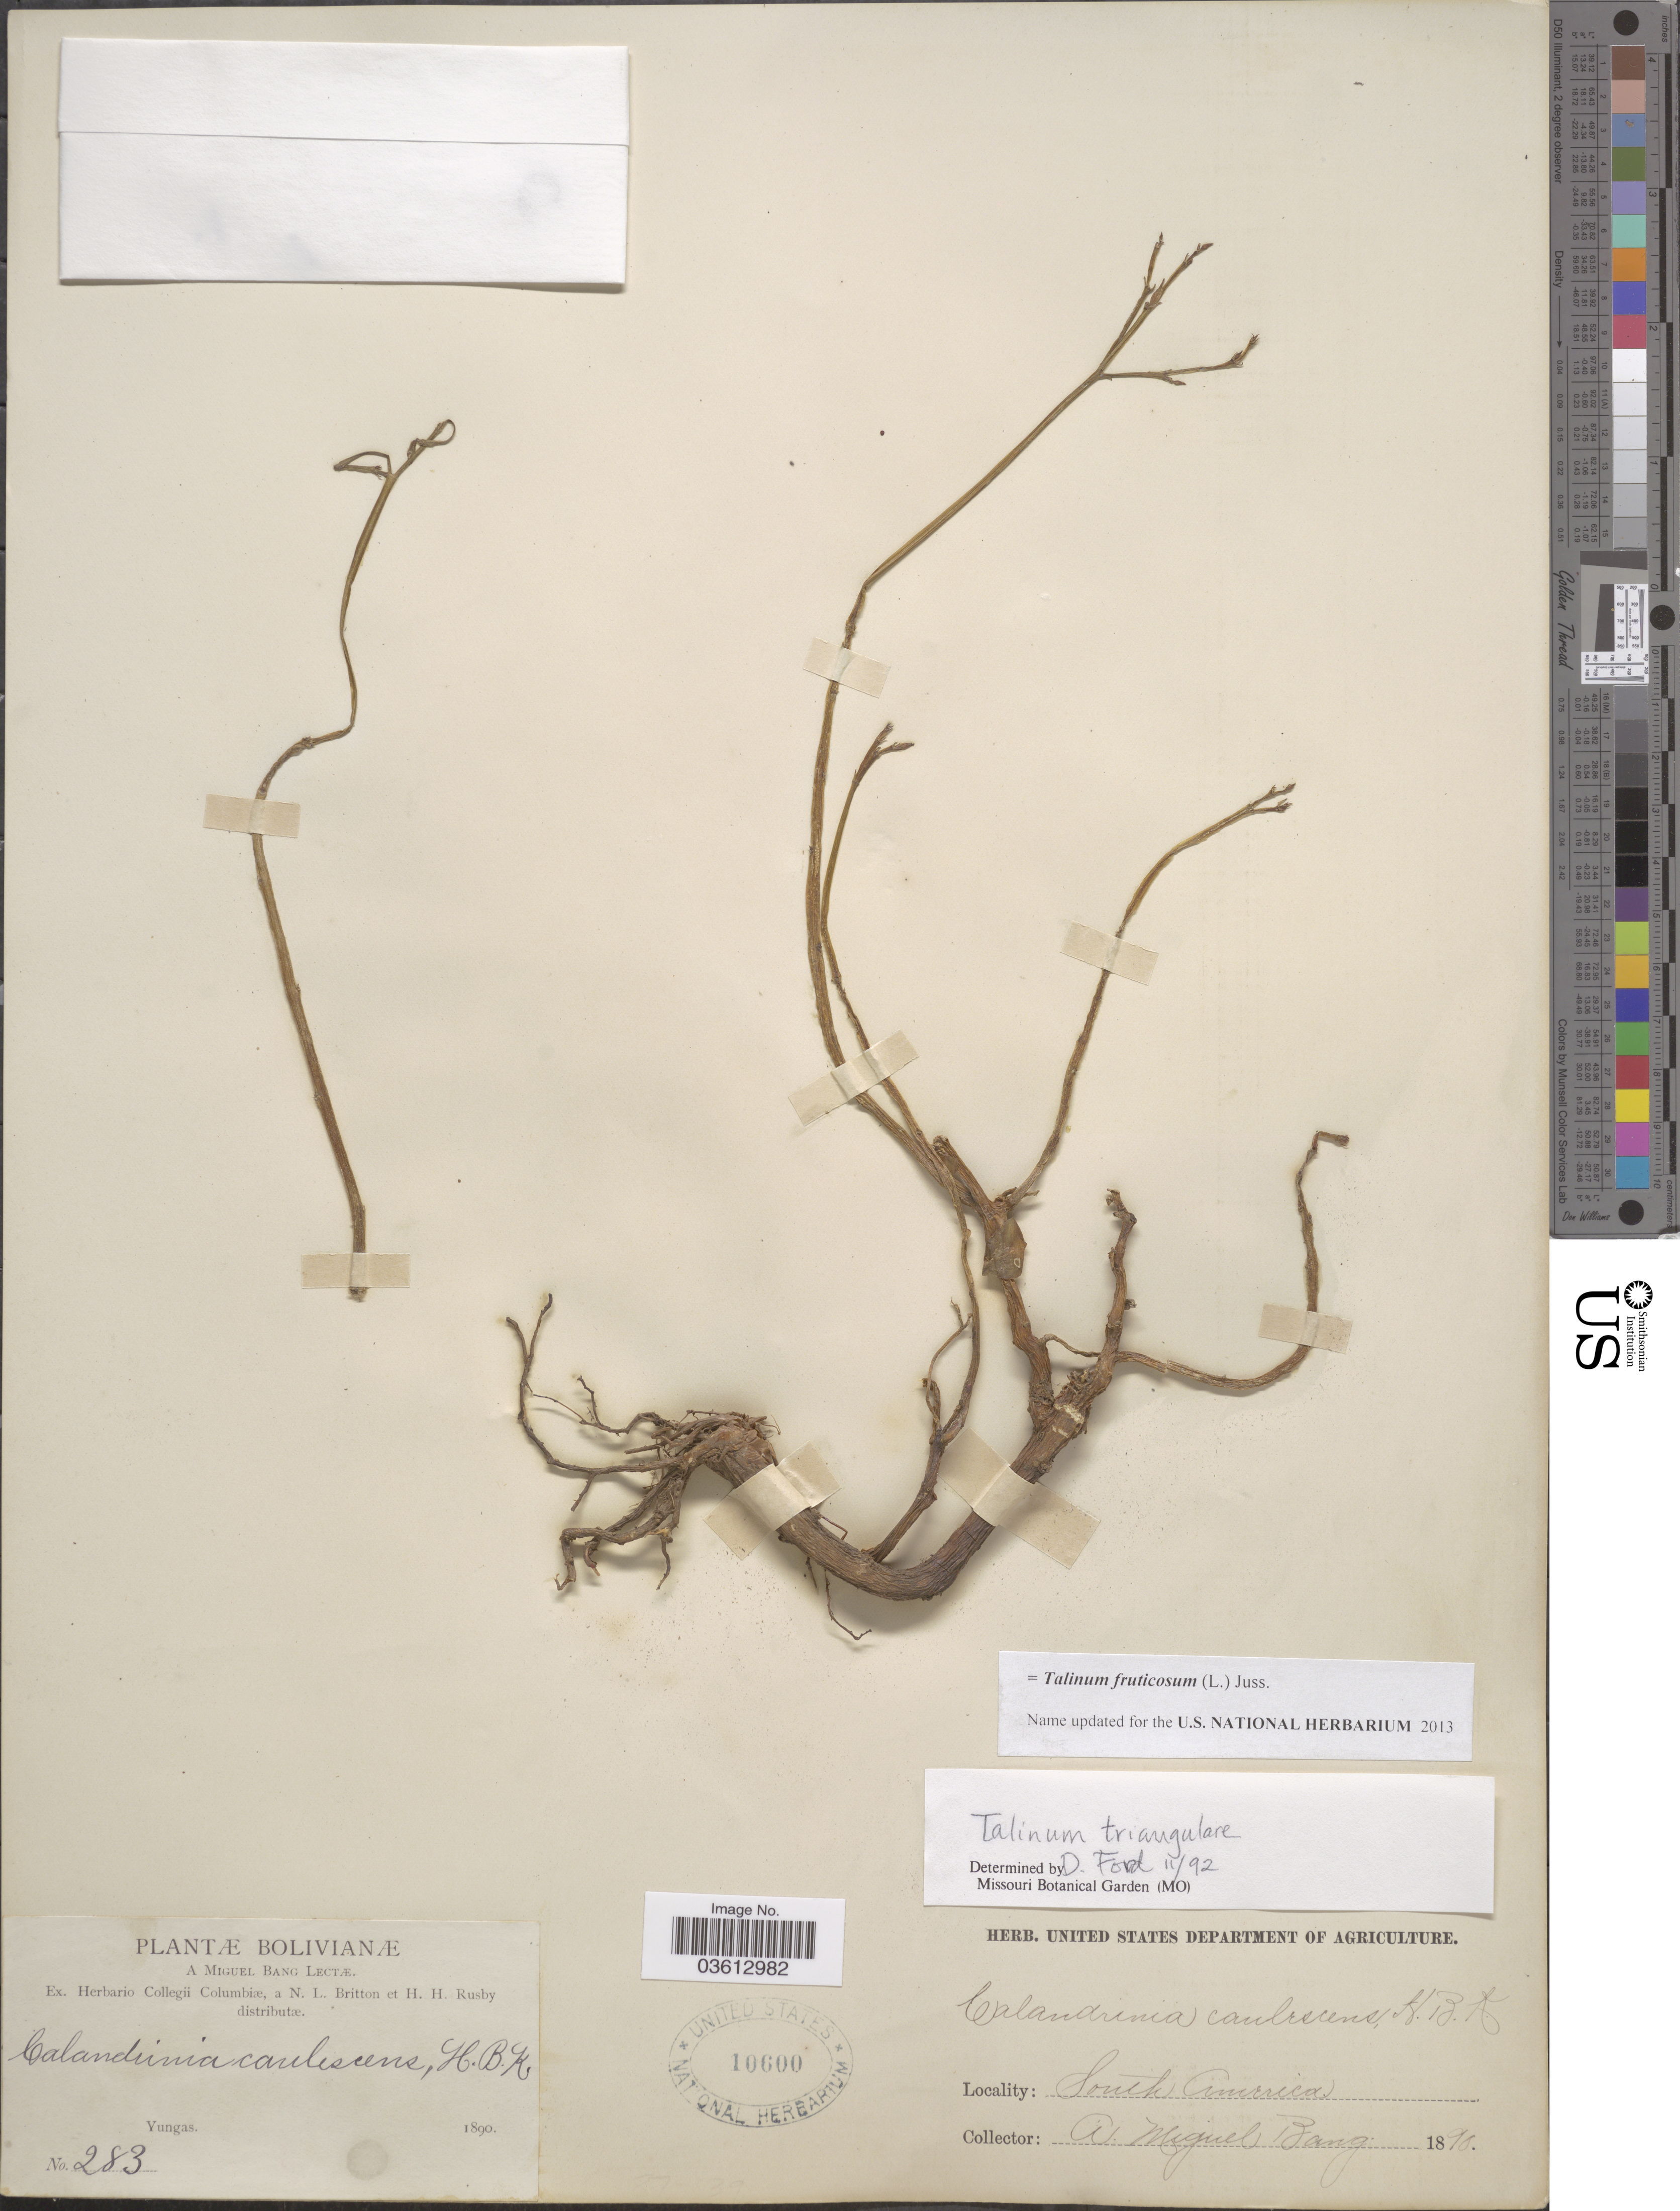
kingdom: Plantae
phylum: Tracheophyta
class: Magnoliopsida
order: Caryophyllales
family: Talinaceae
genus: Talinum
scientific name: Talinum fruticosum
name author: (L.) Juss.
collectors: M. Bang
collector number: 283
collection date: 1890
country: Bolivia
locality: Yungas.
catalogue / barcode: US 10600